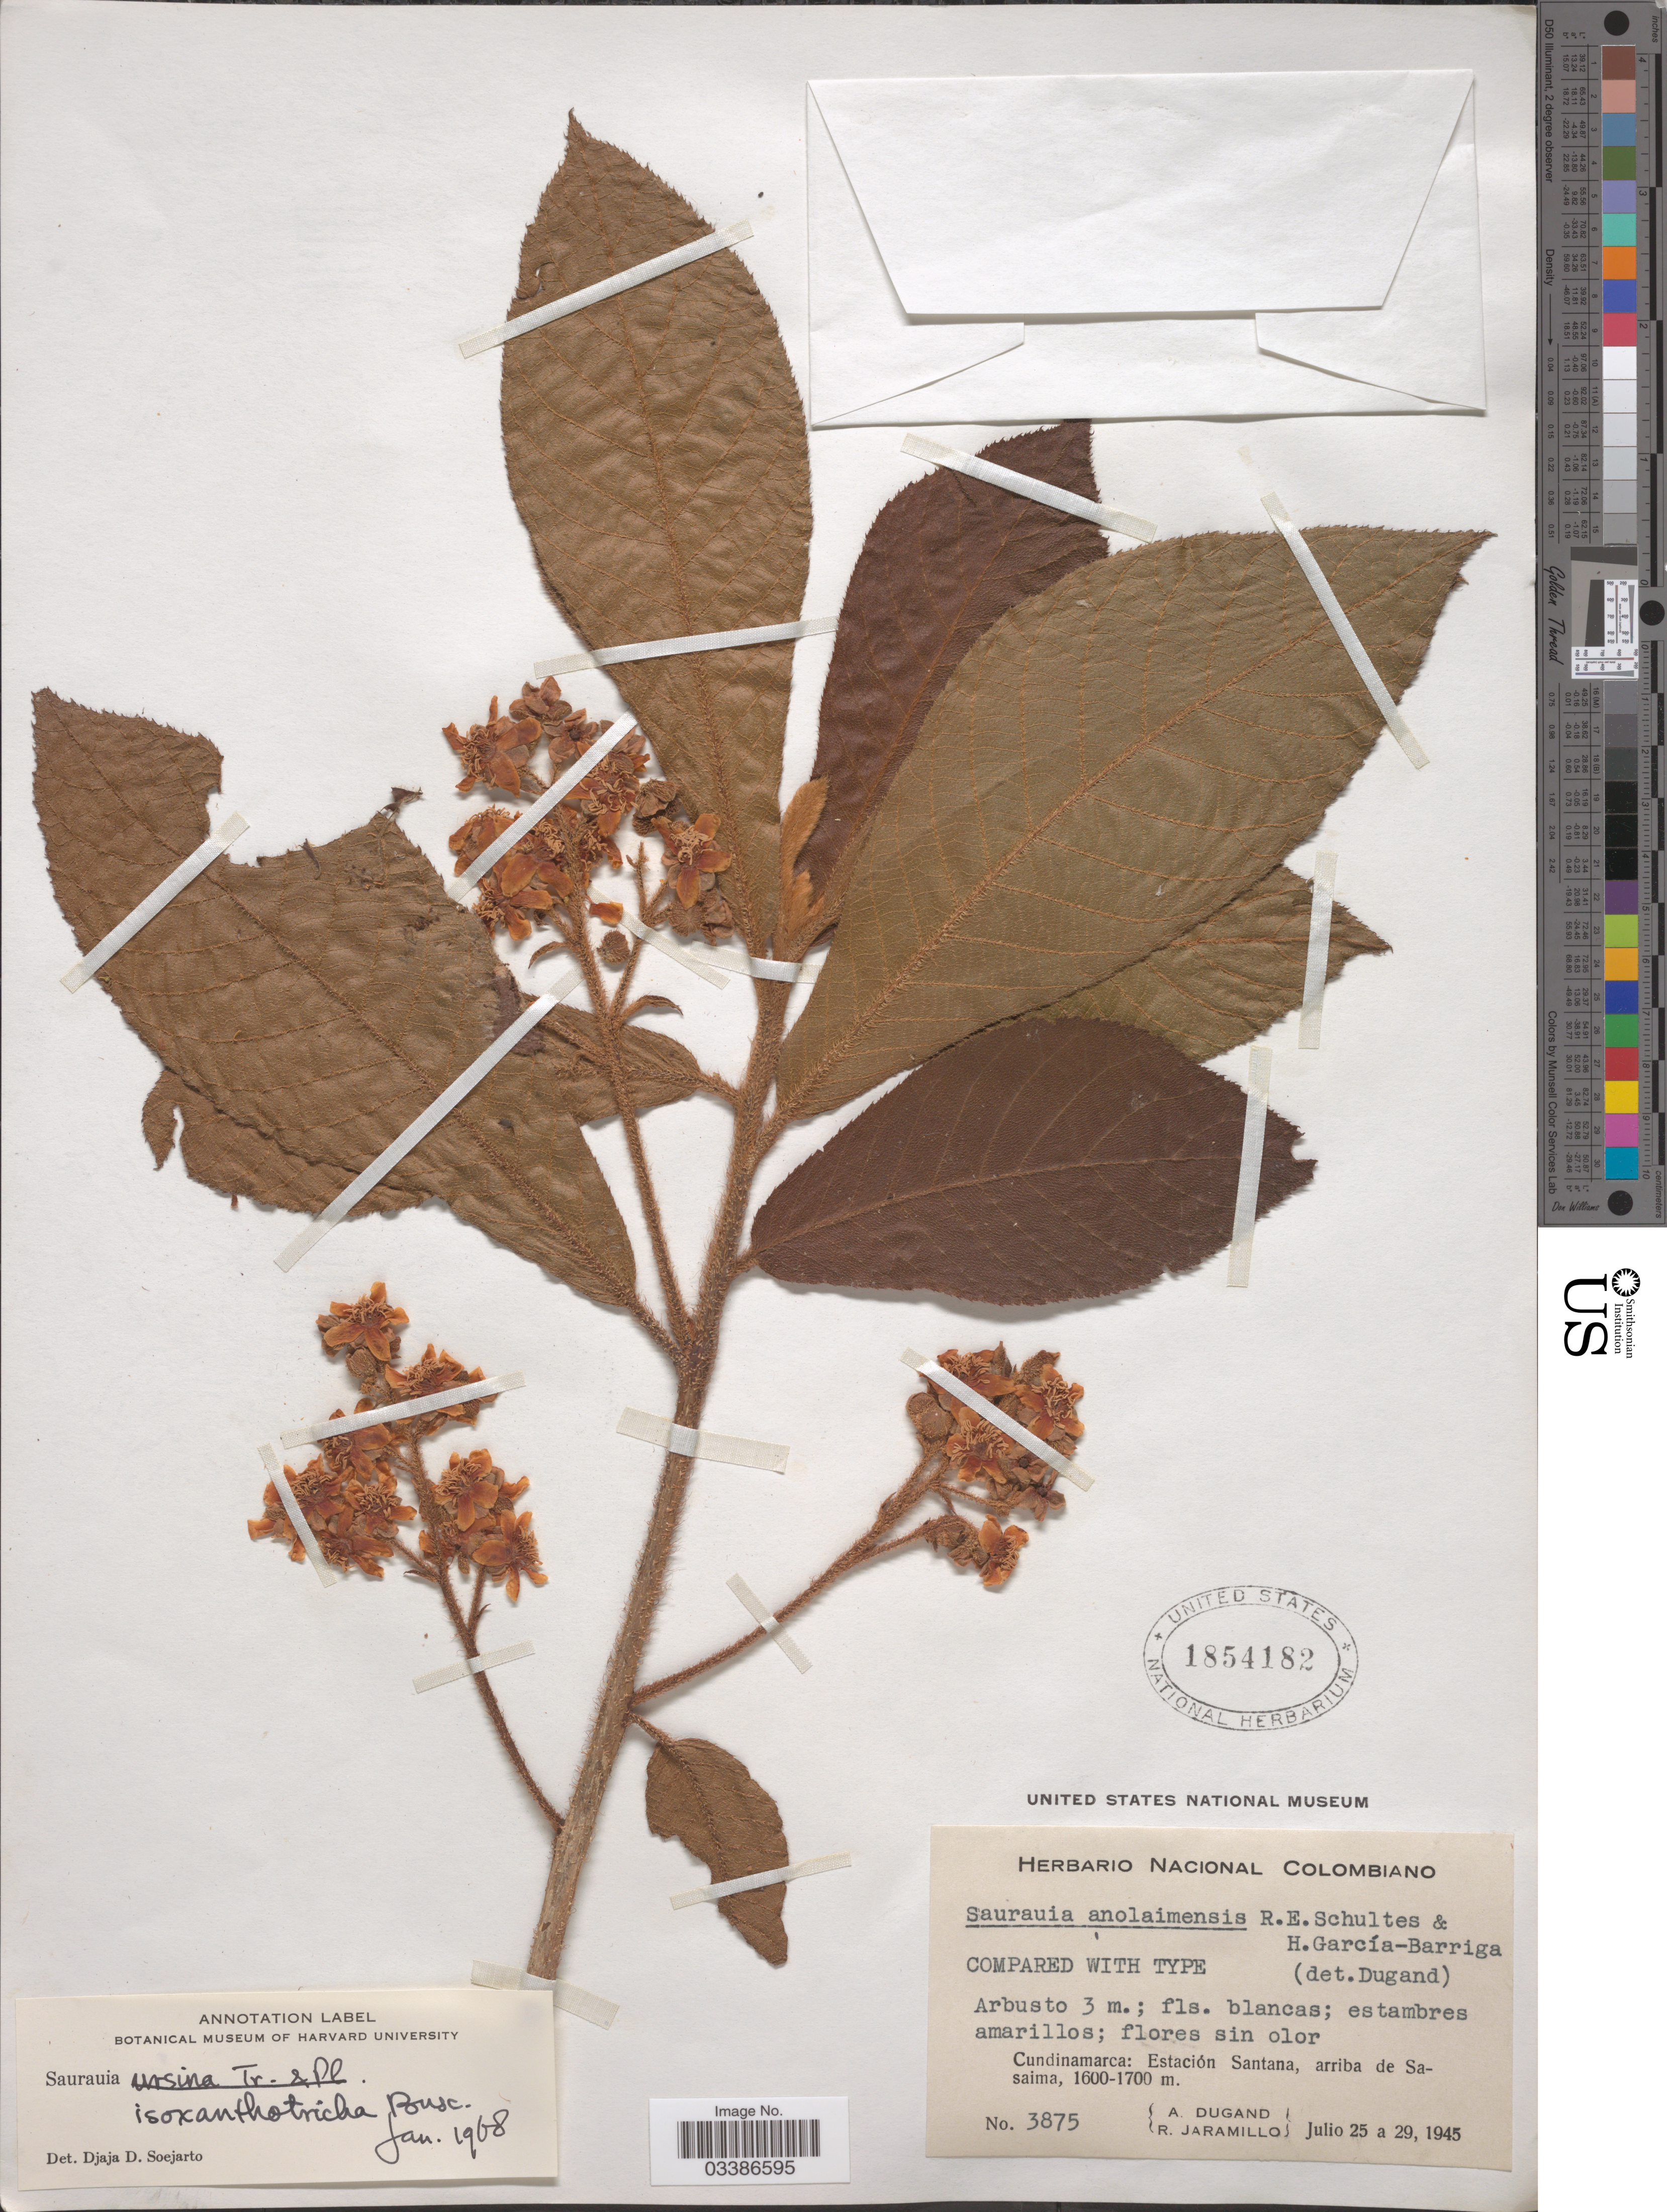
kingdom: Plantae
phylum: Tracheophyta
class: Magnoliopsida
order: Ericales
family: Actinidiaceae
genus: Saurauia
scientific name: Saurauia isoxanthotricha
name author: Buscal.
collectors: A. Dugand & R. Jaramillo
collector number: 3875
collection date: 1945-07-25/1945-07-29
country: Colombia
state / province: Cundinamarca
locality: Estación Santana, arriba de Sasaima.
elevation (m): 1600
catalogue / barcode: US 1854182